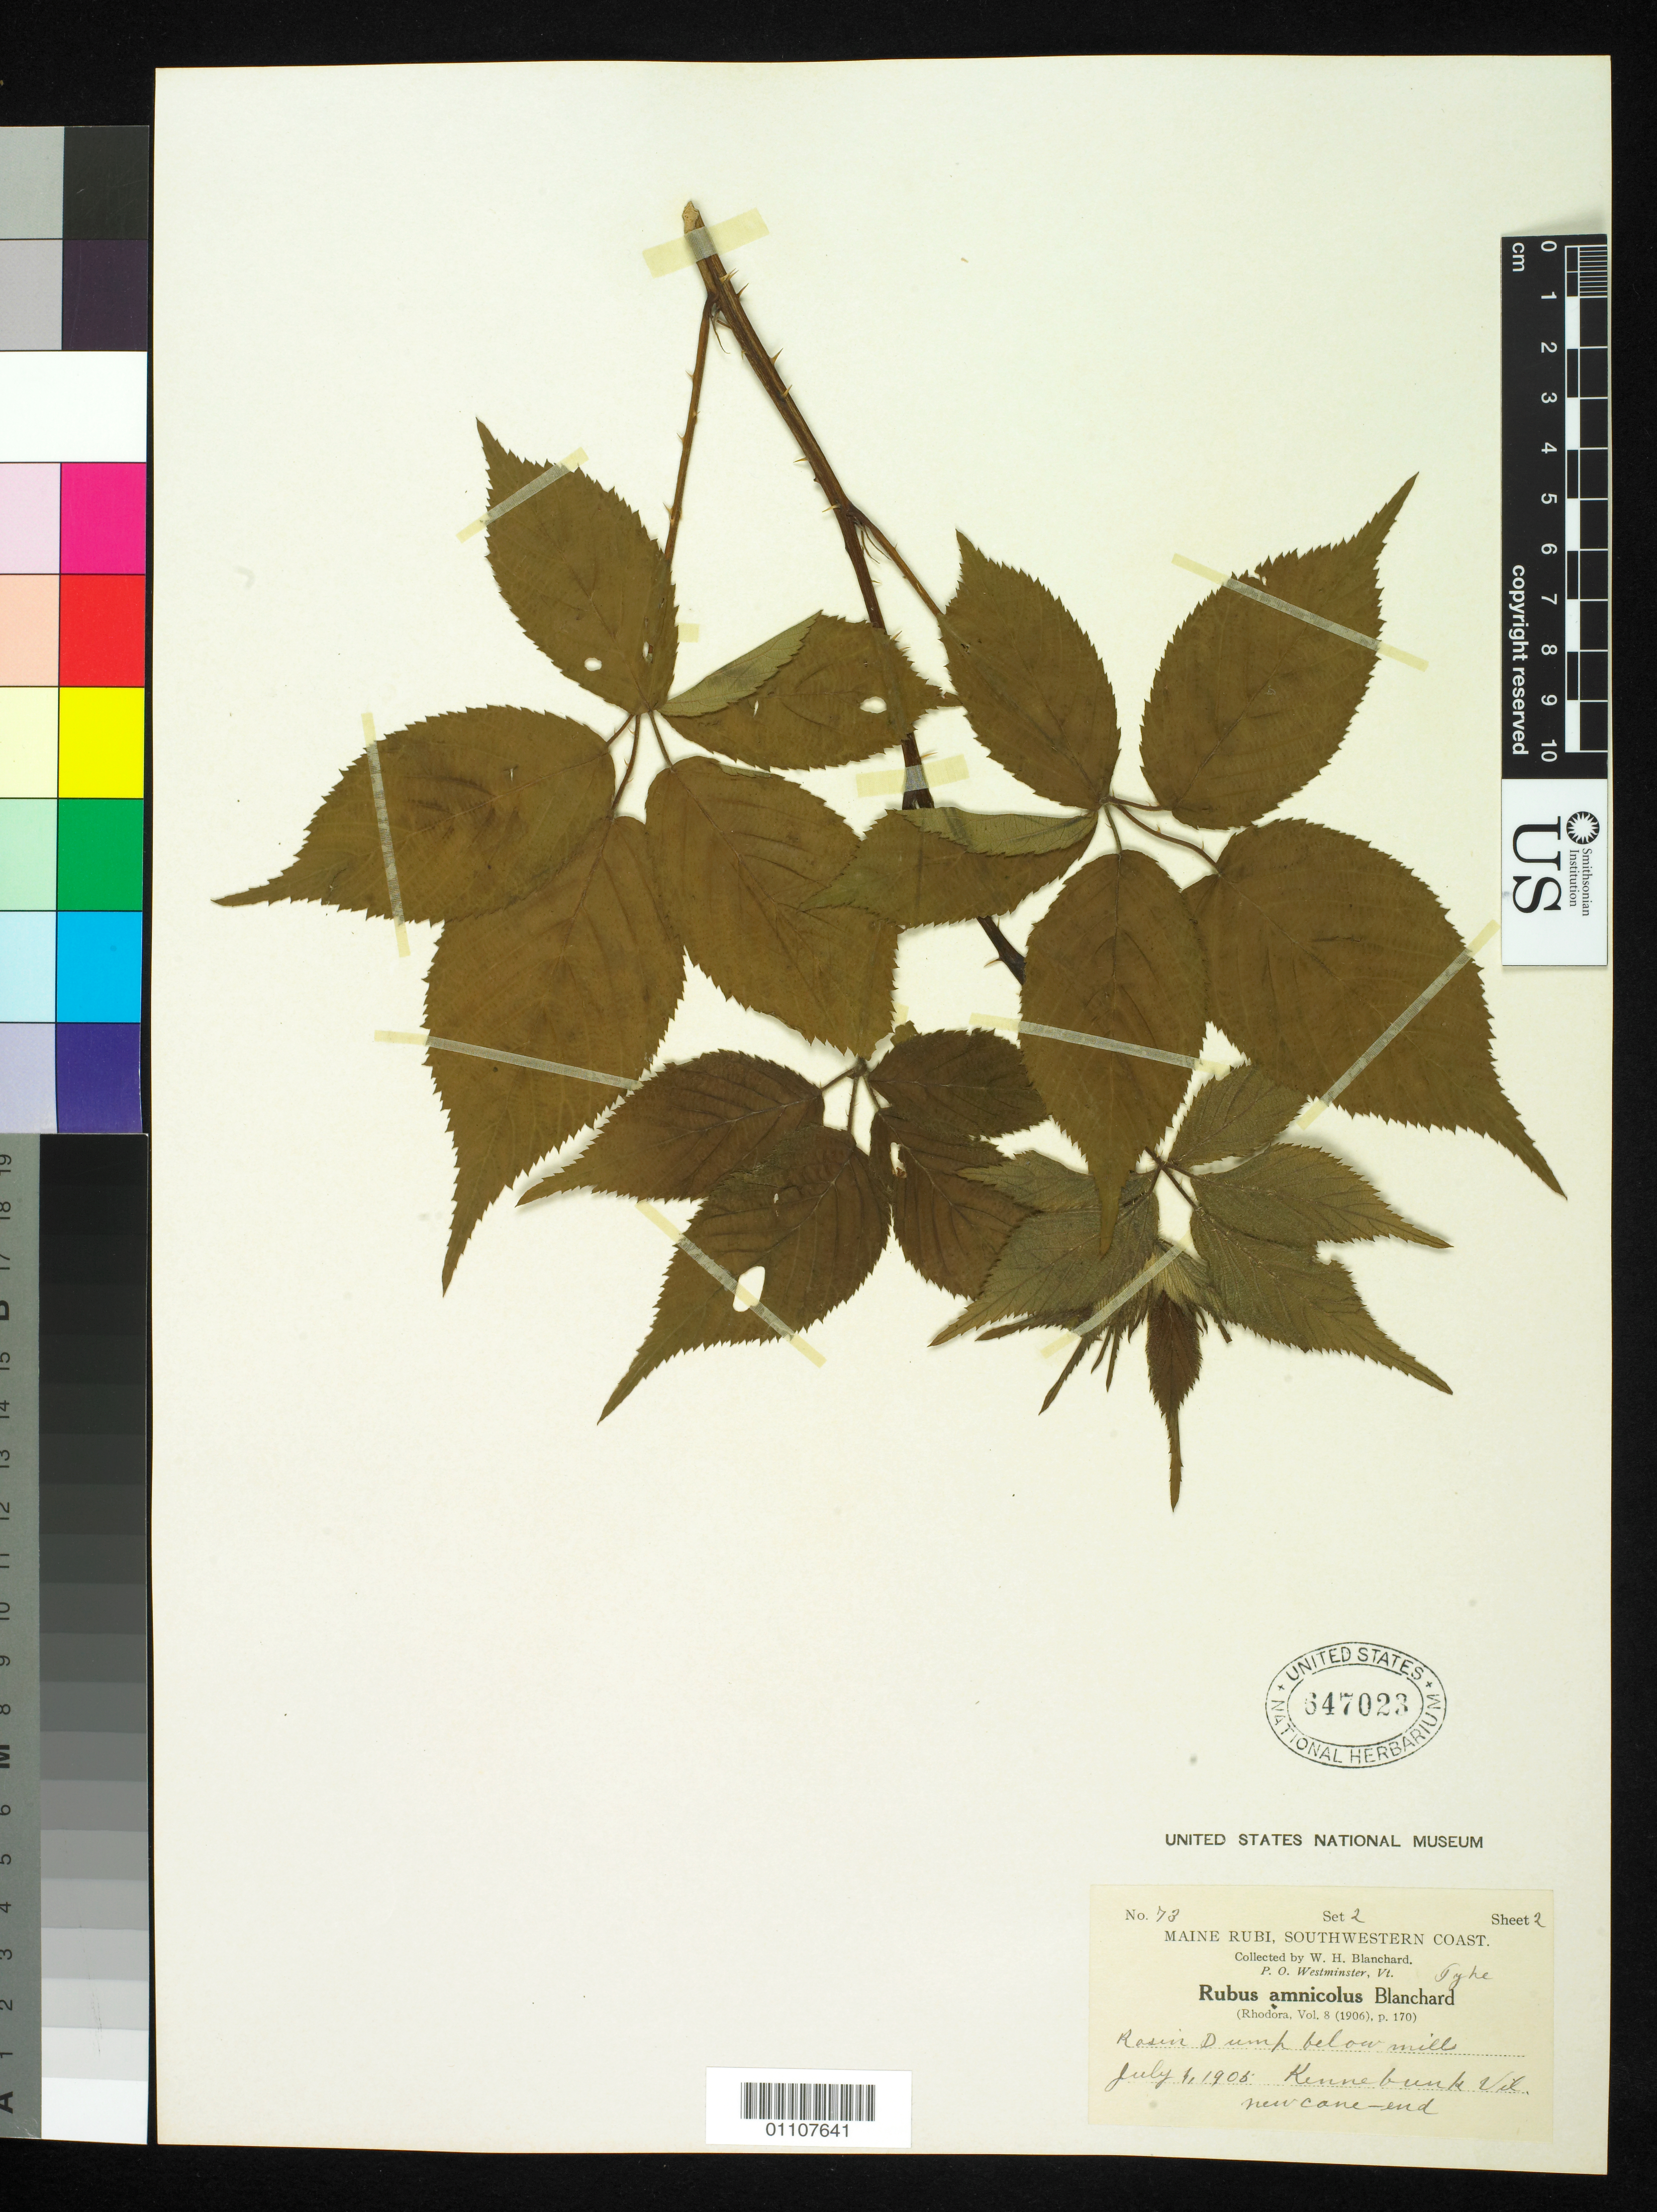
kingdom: Plantae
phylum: Tracheophyta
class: Magnoliopsida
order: Rosales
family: Rosaceae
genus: Rubus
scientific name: Rubus amnicola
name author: Blanch.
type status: Syntype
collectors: W. H. Blanchard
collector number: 73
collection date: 1905-07-01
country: United States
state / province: Maine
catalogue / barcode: US 647023